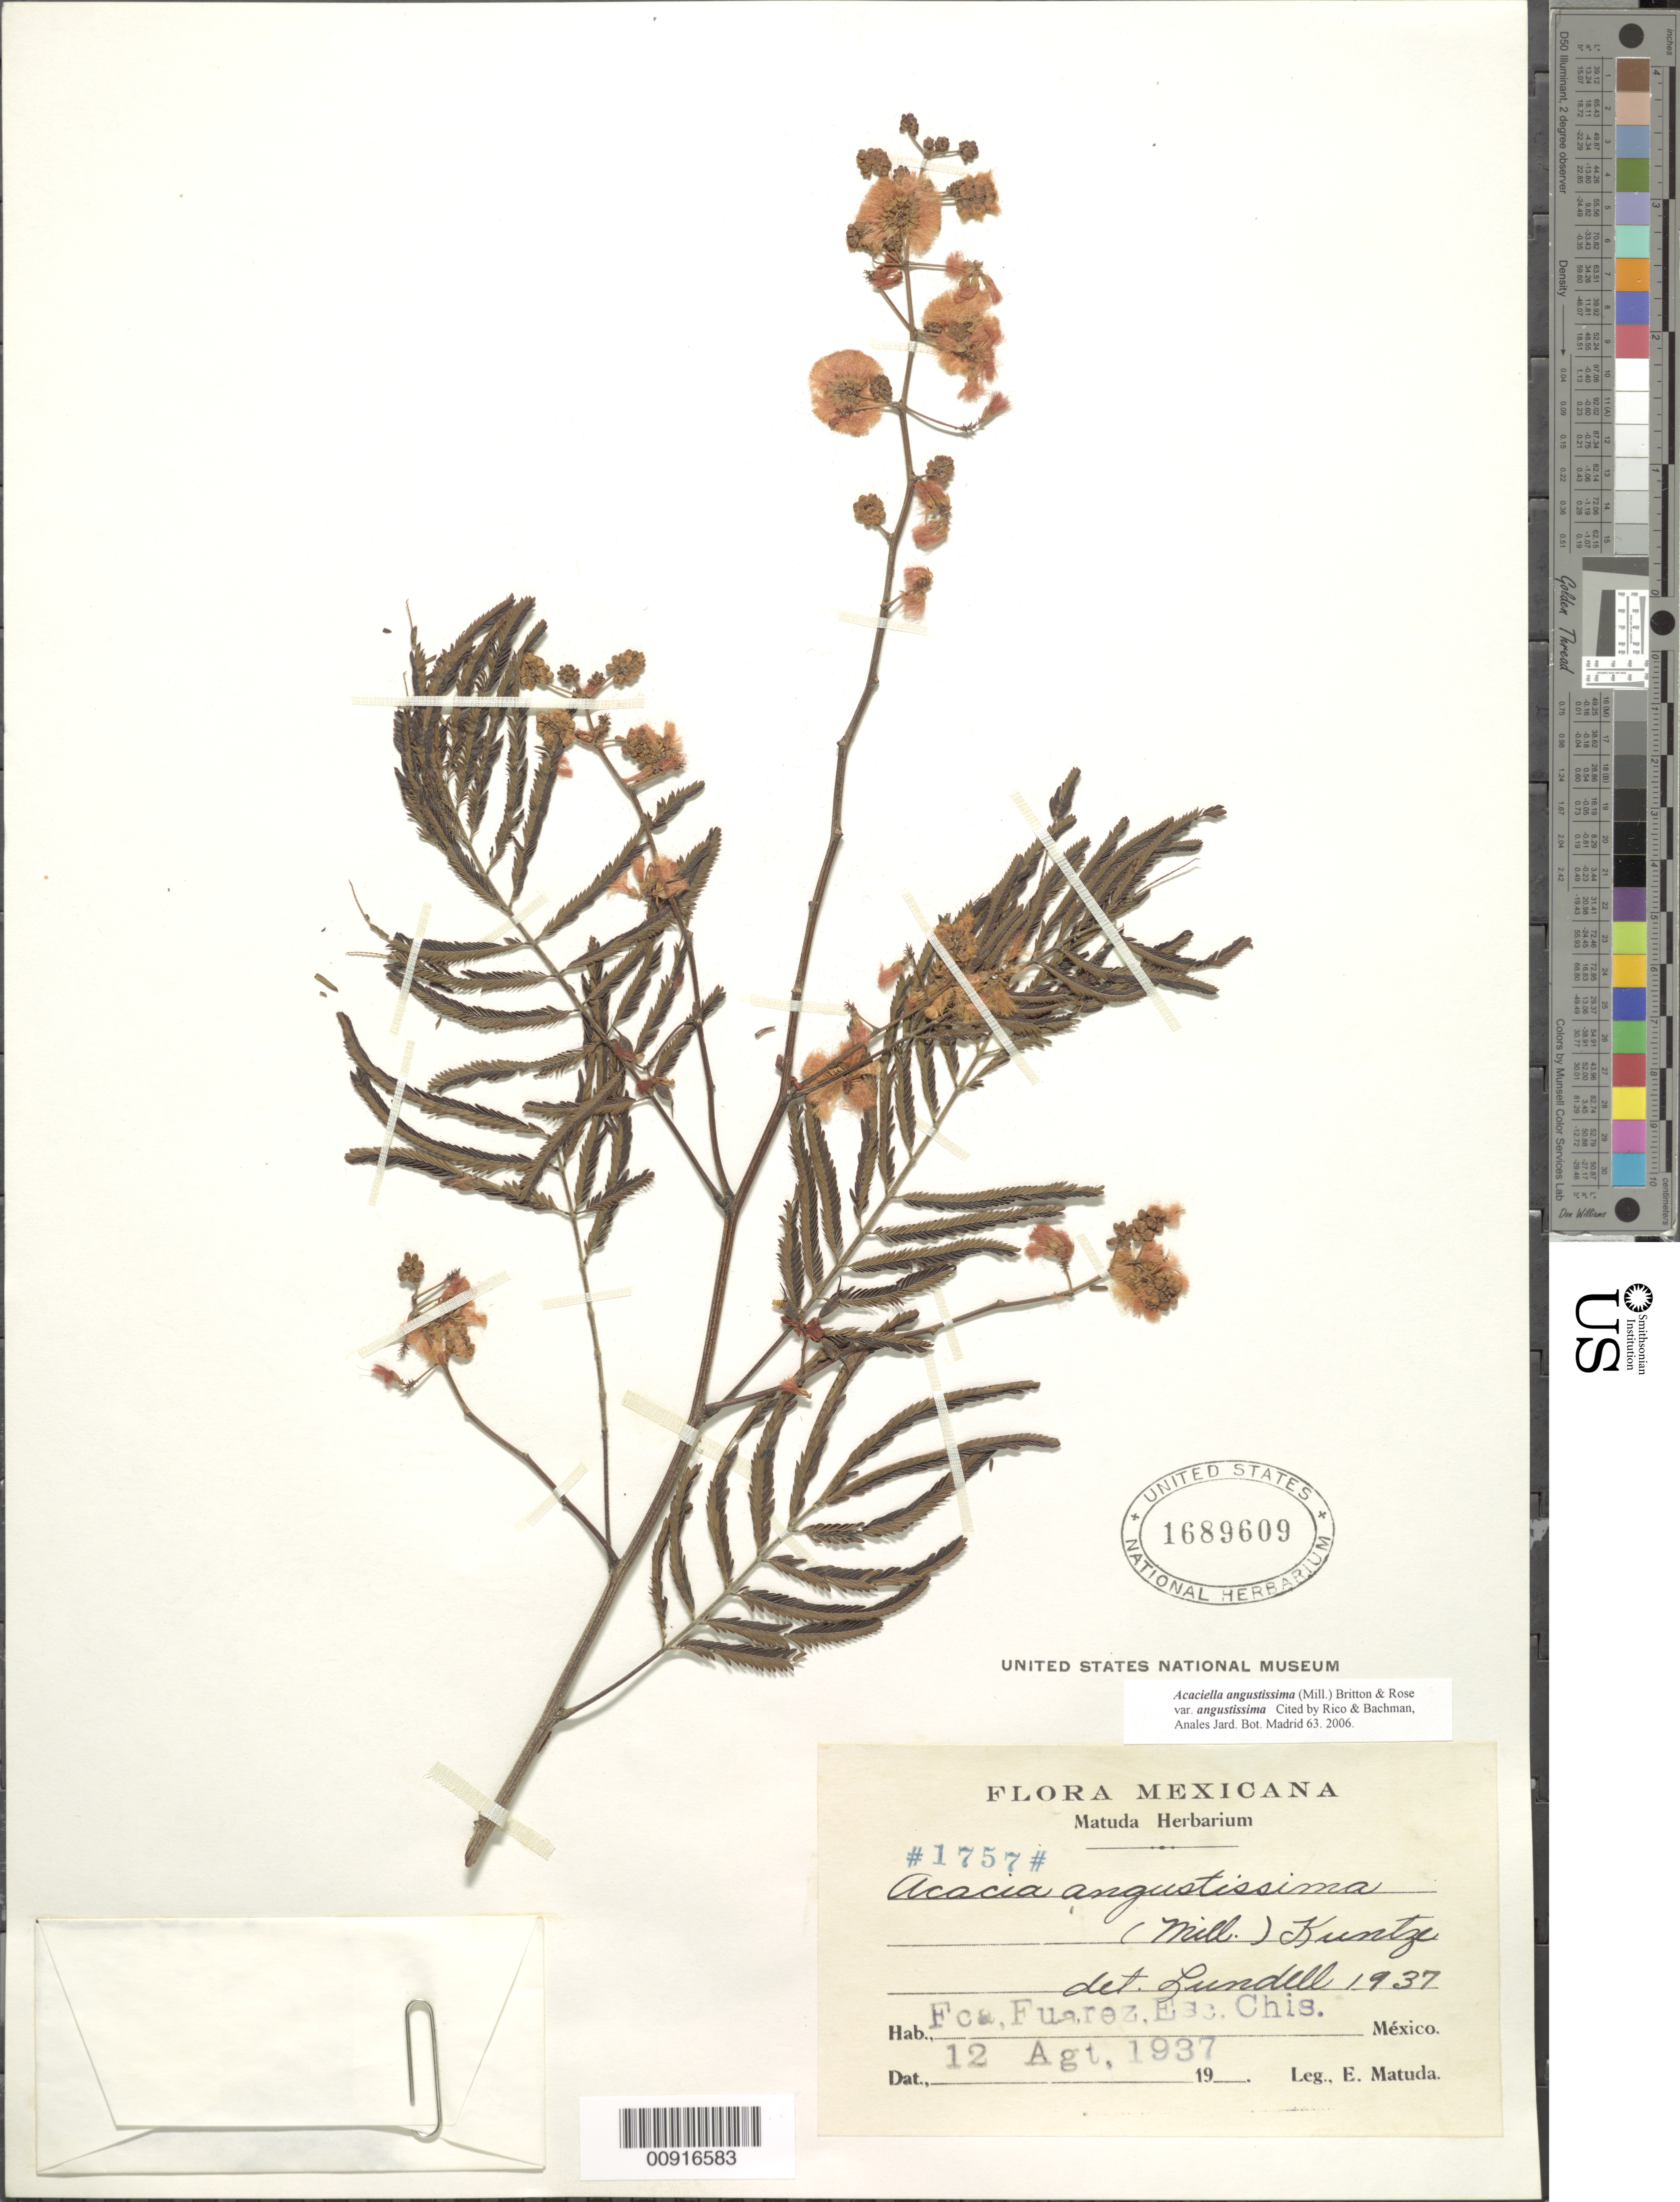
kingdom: Plantae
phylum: Tracheophyta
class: Magnoliopsida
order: Fabales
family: Fabaceae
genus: Acaciella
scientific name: Acaciella angustissima var. angustissima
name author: (Mill.) Britton & Rose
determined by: Rico, L.; Bachman, --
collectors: E. Matuda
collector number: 1757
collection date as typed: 12 Aug 1937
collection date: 1937-08-12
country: Mexico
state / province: Chiapas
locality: Fca, Fuarez [sic], Escuintla, Chiapas.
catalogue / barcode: US 1689609